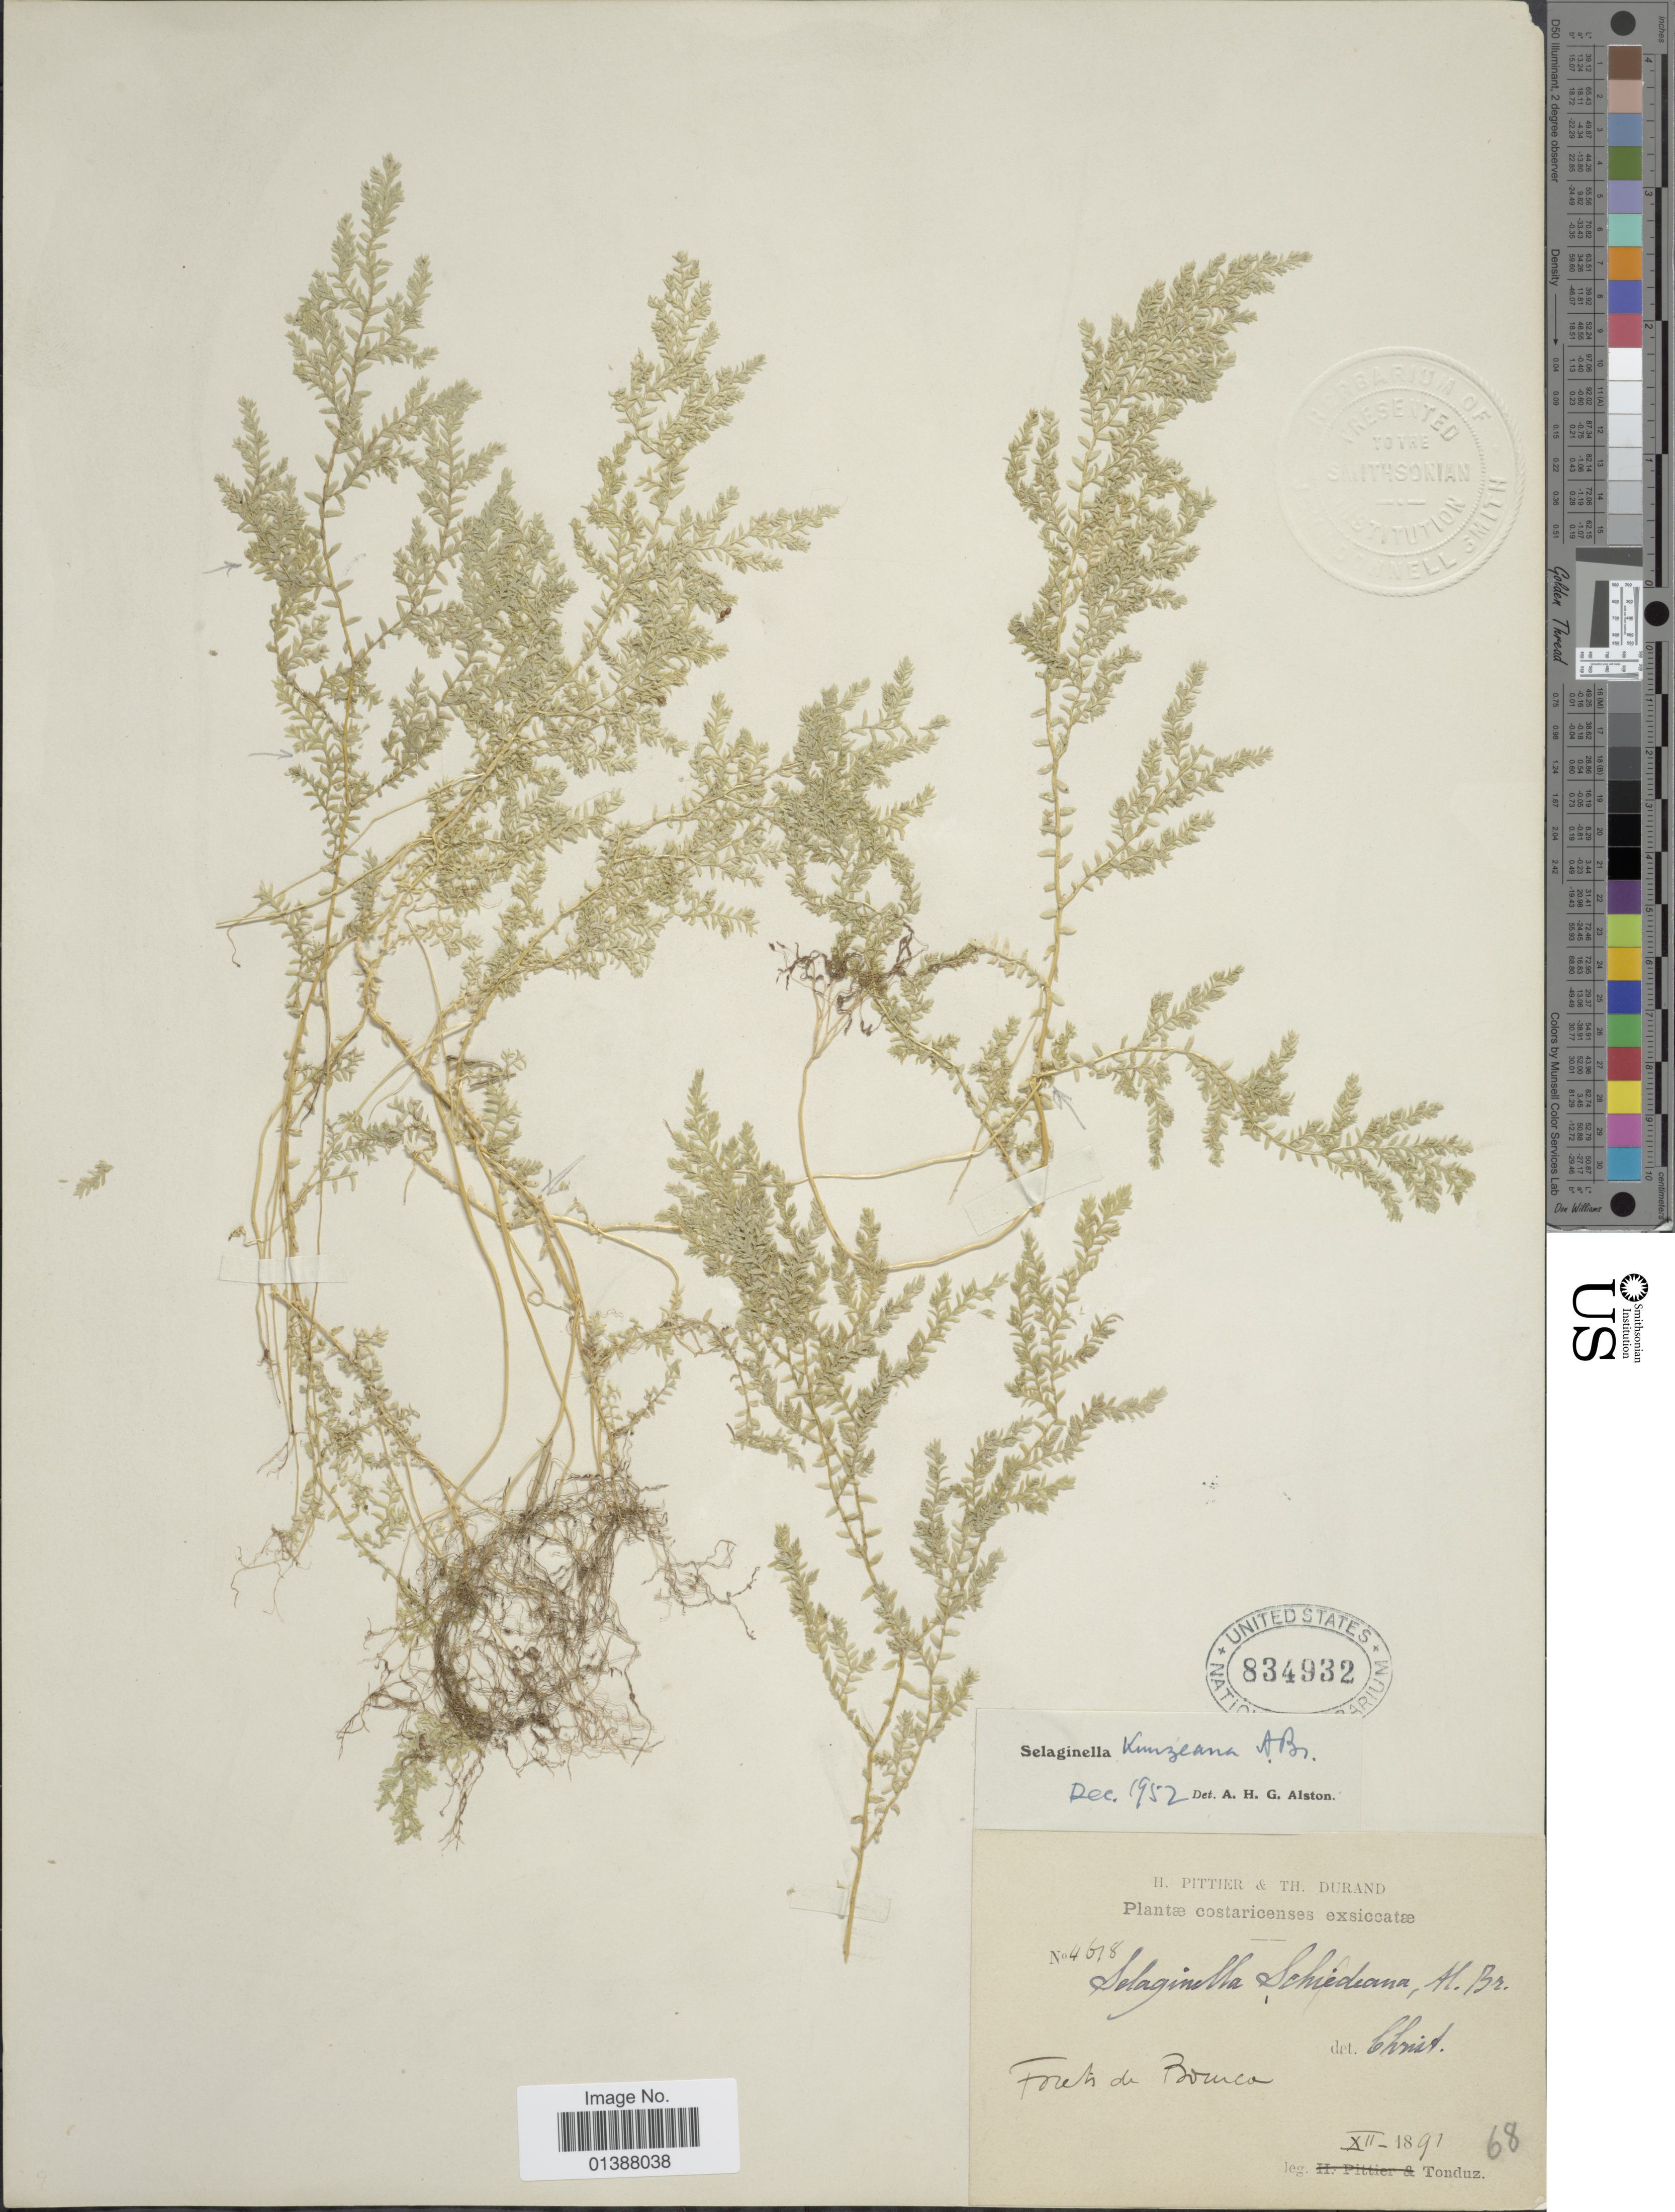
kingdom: Plantae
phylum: Tracheophyta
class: Lycopodiopsida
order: Selaginellales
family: Selaginellaceae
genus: Selaginella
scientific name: Selaginella kunzeana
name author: A. Br.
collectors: A. Tonduz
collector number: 4618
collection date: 1891-12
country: Costa Rica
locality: Forest de Boruca.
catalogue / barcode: US 834932